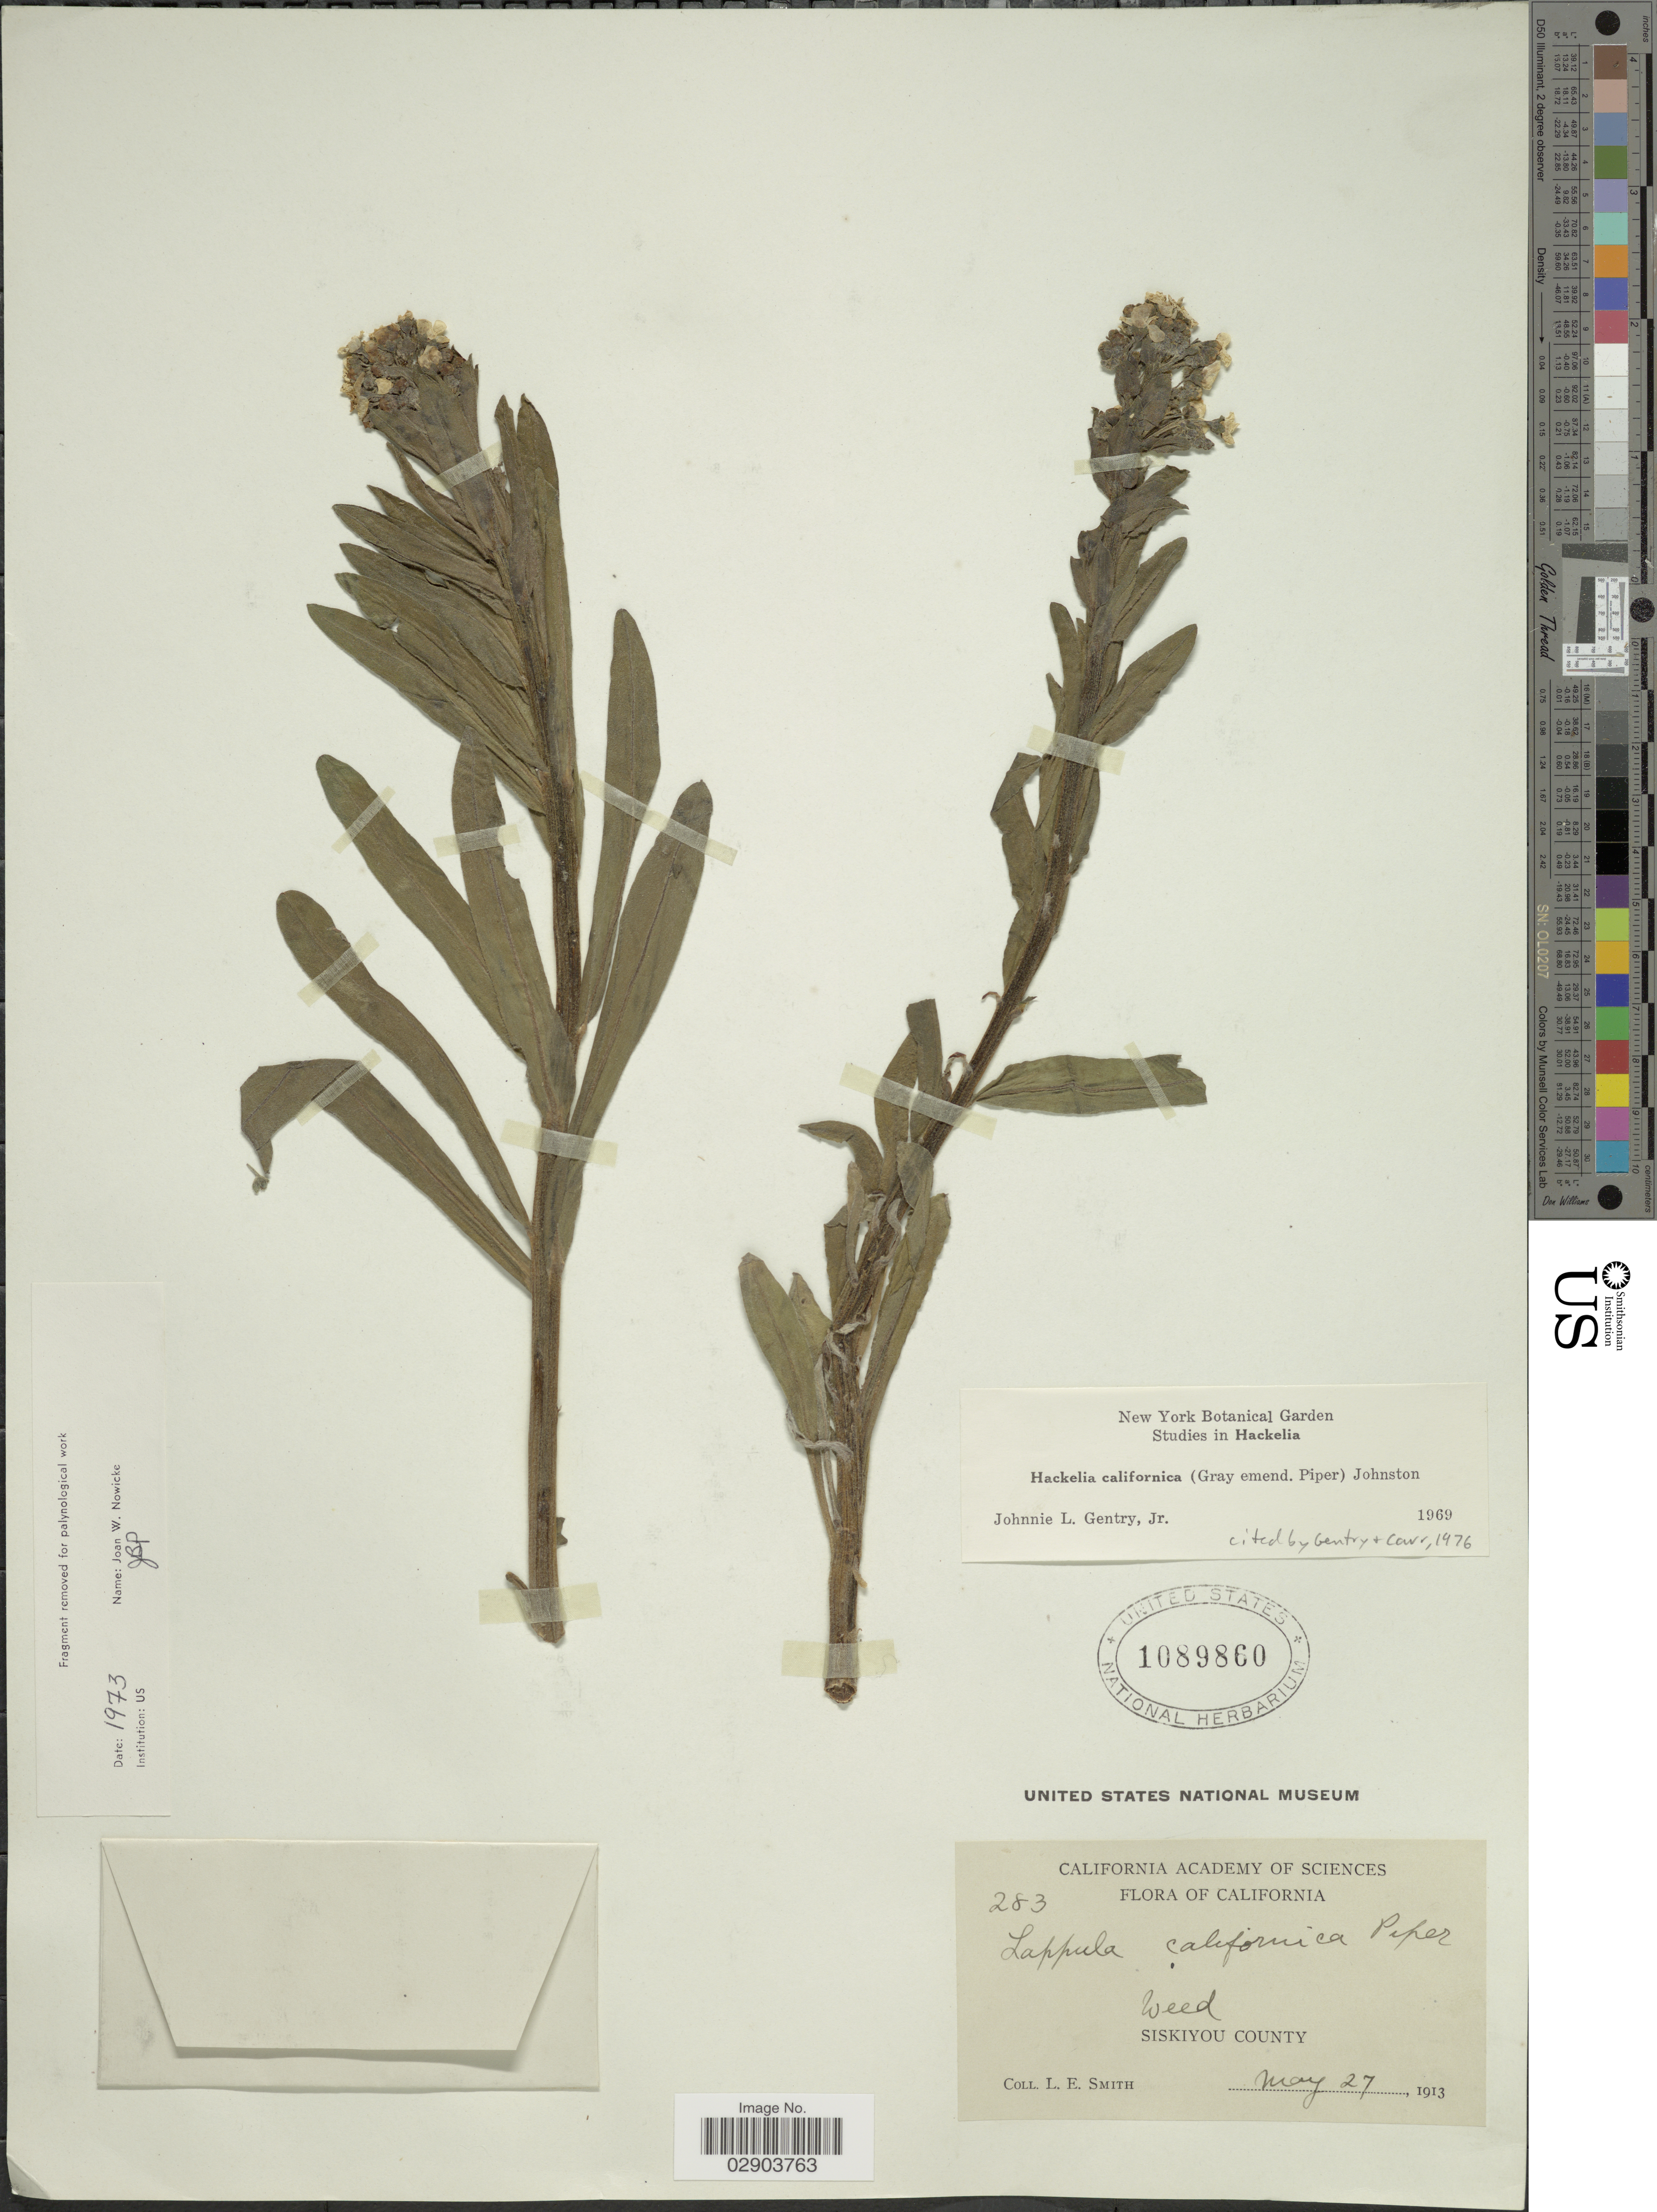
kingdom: Plantae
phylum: Tracheophyta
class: Magnoliopsida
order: Boraginales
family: Boraginaceae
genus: Hackelia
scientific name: Hackelia californica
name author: (A. Gray) I.M. Johnst.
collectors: L. E. Smith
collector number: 283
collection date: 1913-05-27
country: United States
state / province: California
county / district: Siskiyou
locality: Siskiyou County.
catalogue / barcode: US 1089860